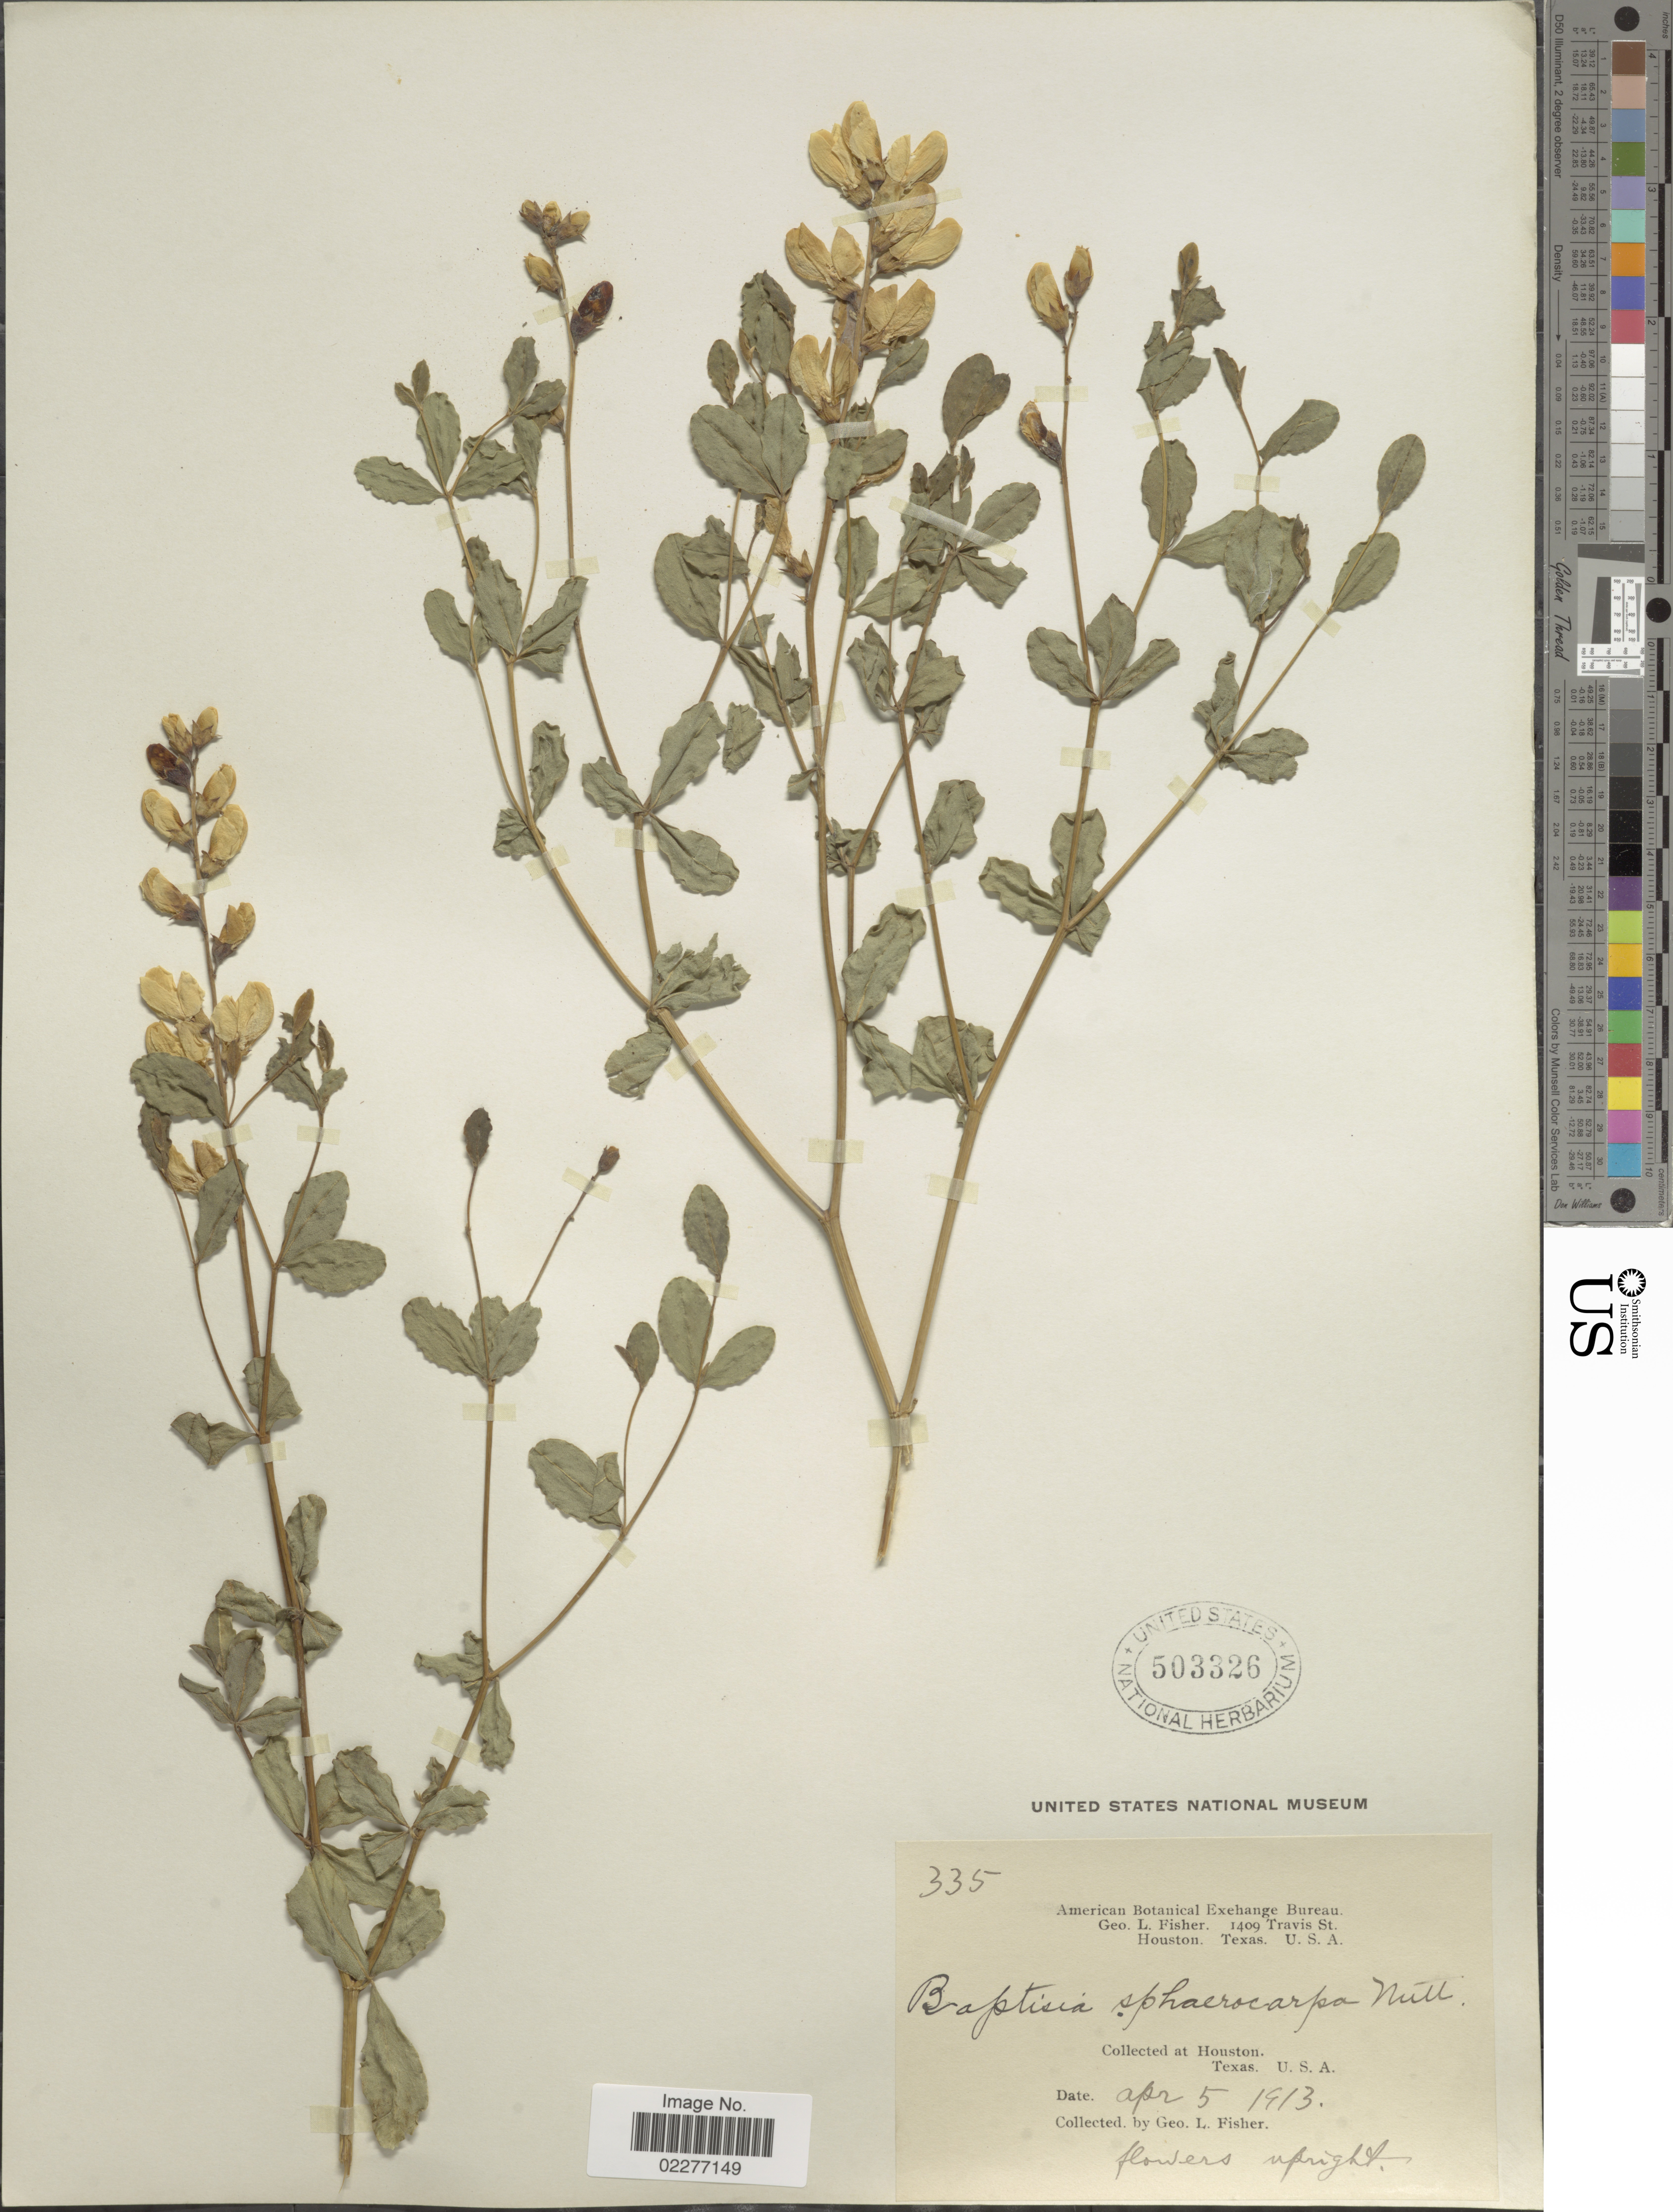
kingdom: Plantae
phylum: Tracheophyta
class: Magnoliopsida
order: Fabales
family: Fabaceae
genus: Baptisia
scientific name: Baptisia viridis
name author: Larisey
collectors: G. L. Fisher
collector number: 335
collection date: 1913-04-05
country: United States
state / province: Texas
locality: Houston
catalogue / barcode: US 503326